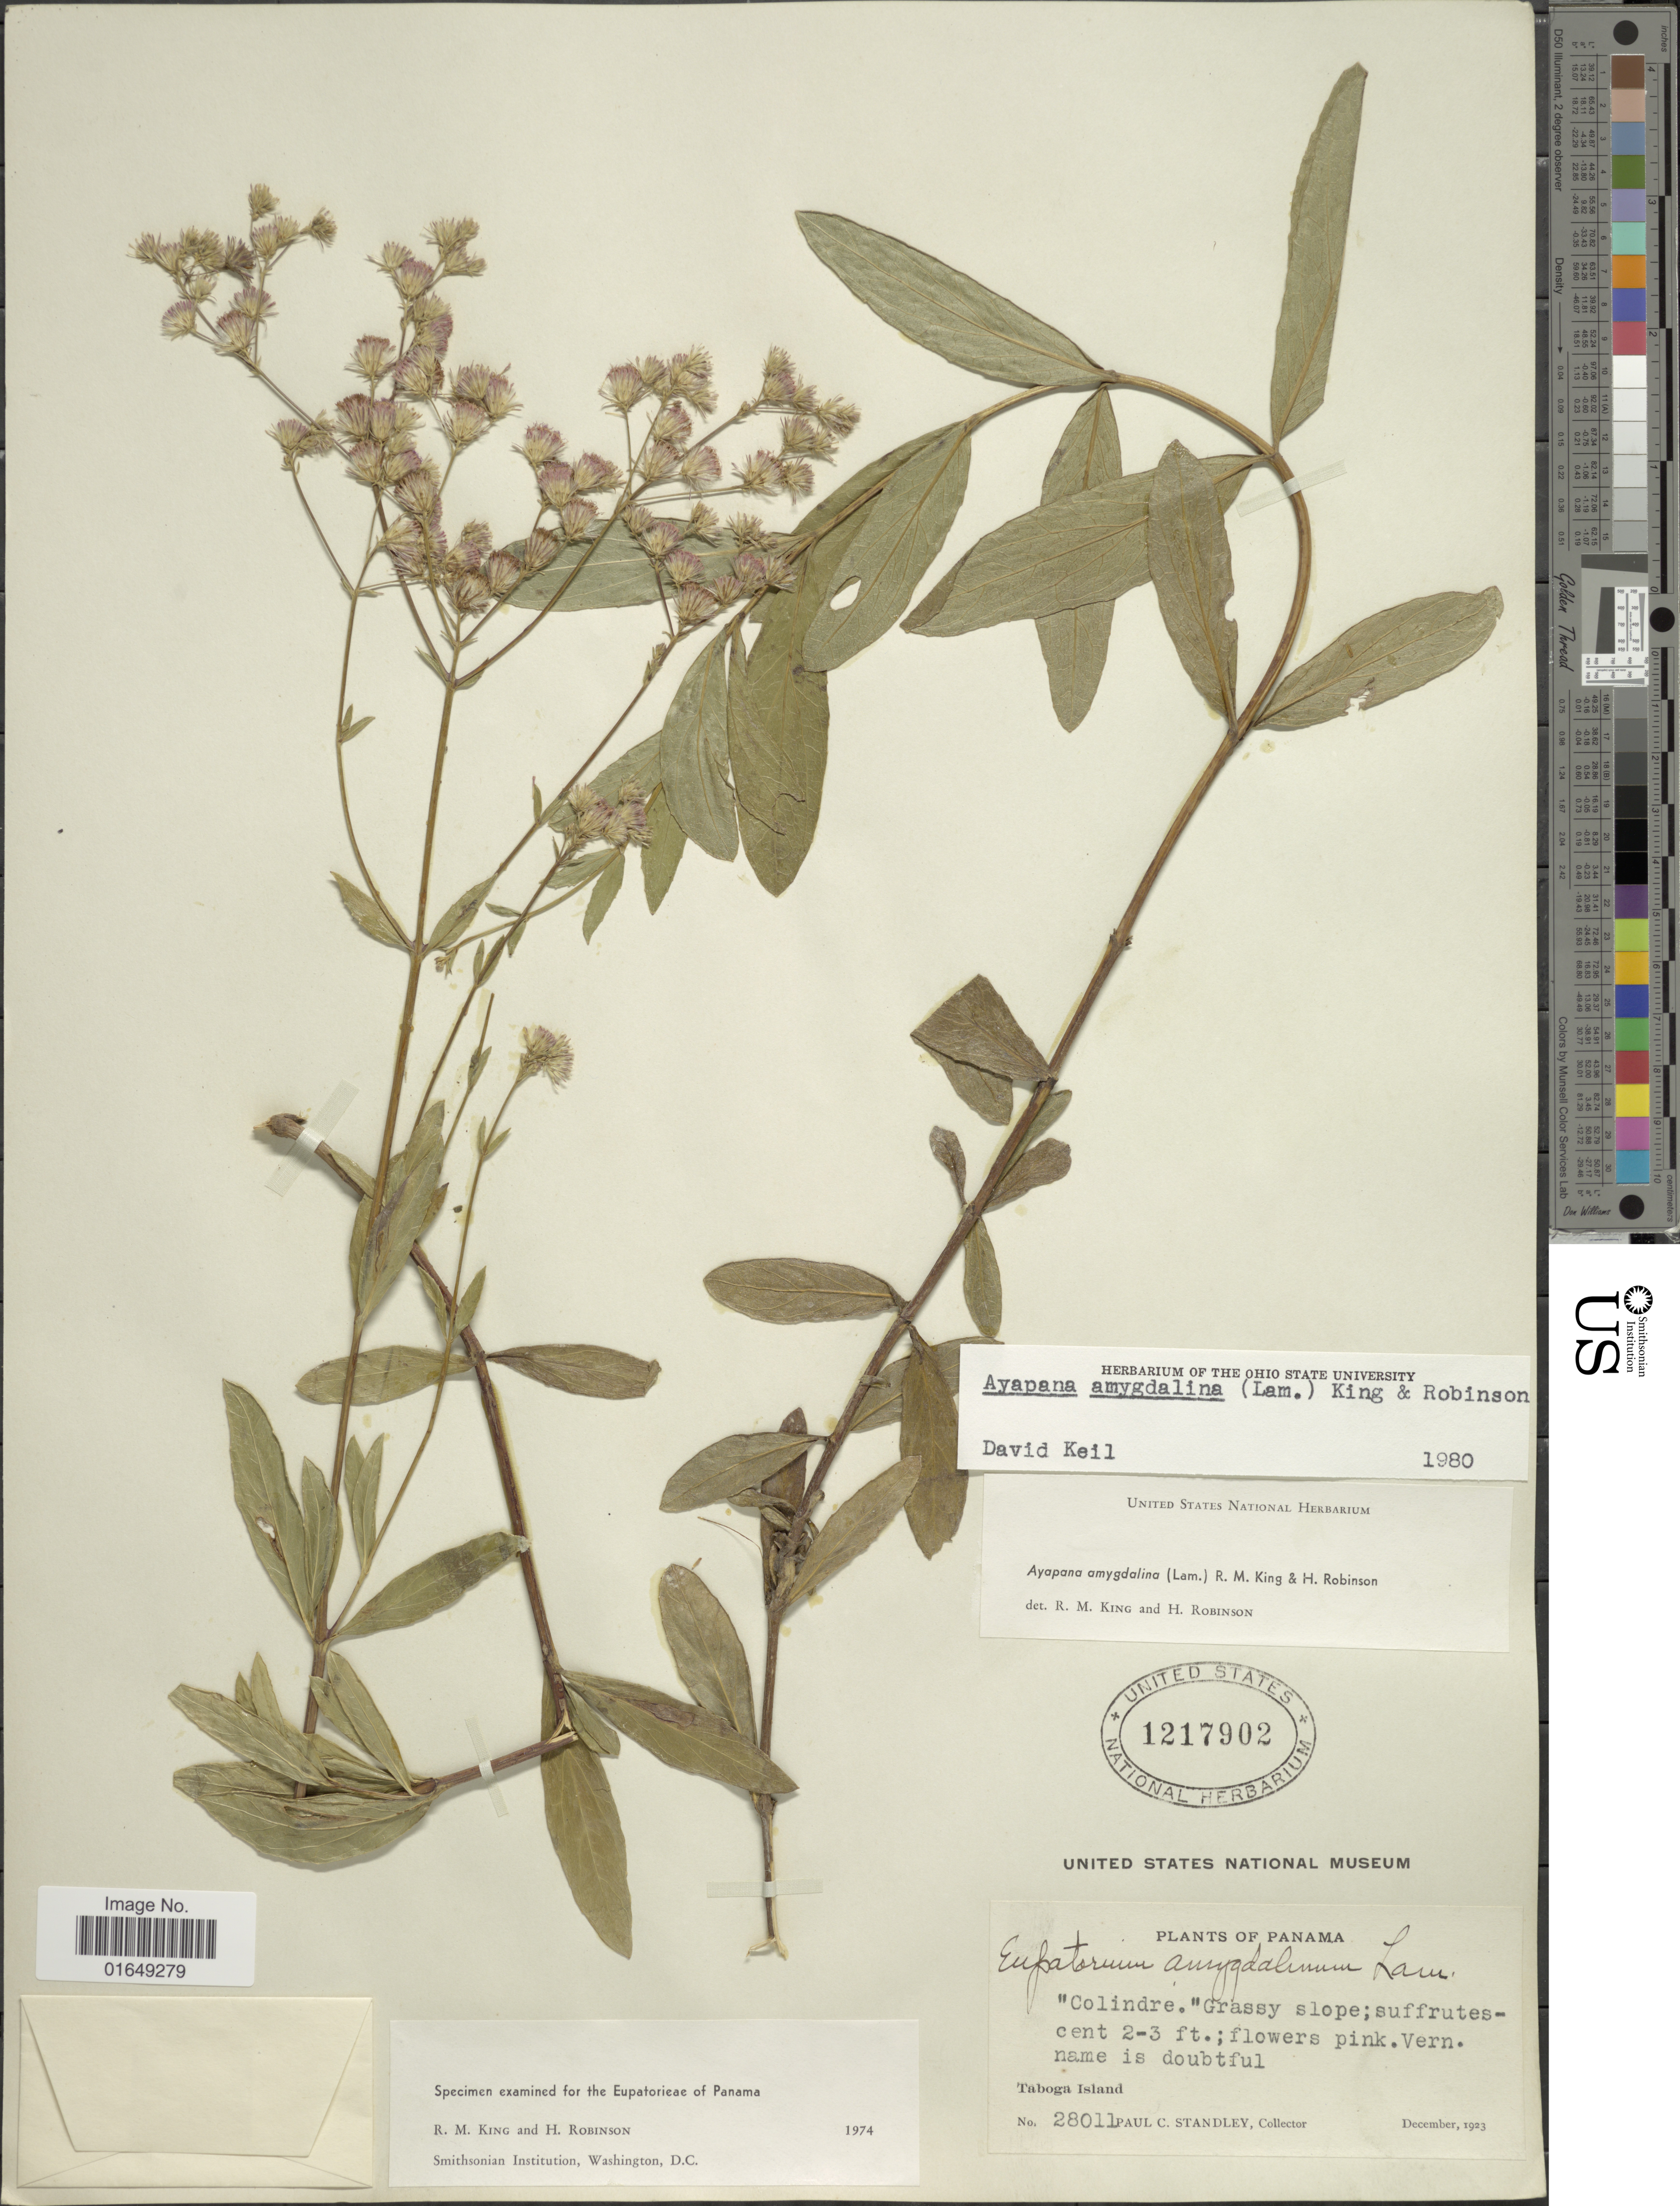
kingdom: Plantae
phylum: Tracheophyta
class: Magnoliopsida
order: Asterales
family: Asteraceae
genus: Ayapana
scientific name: Ayapana amygdalina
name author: (Lam.) R.M. King & H. Rob.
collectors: P. C. Standley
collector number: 28011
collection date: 1923-12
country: Panama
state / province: Panamá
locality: Taboga Island, "Colindre."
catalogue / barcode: US 1217902